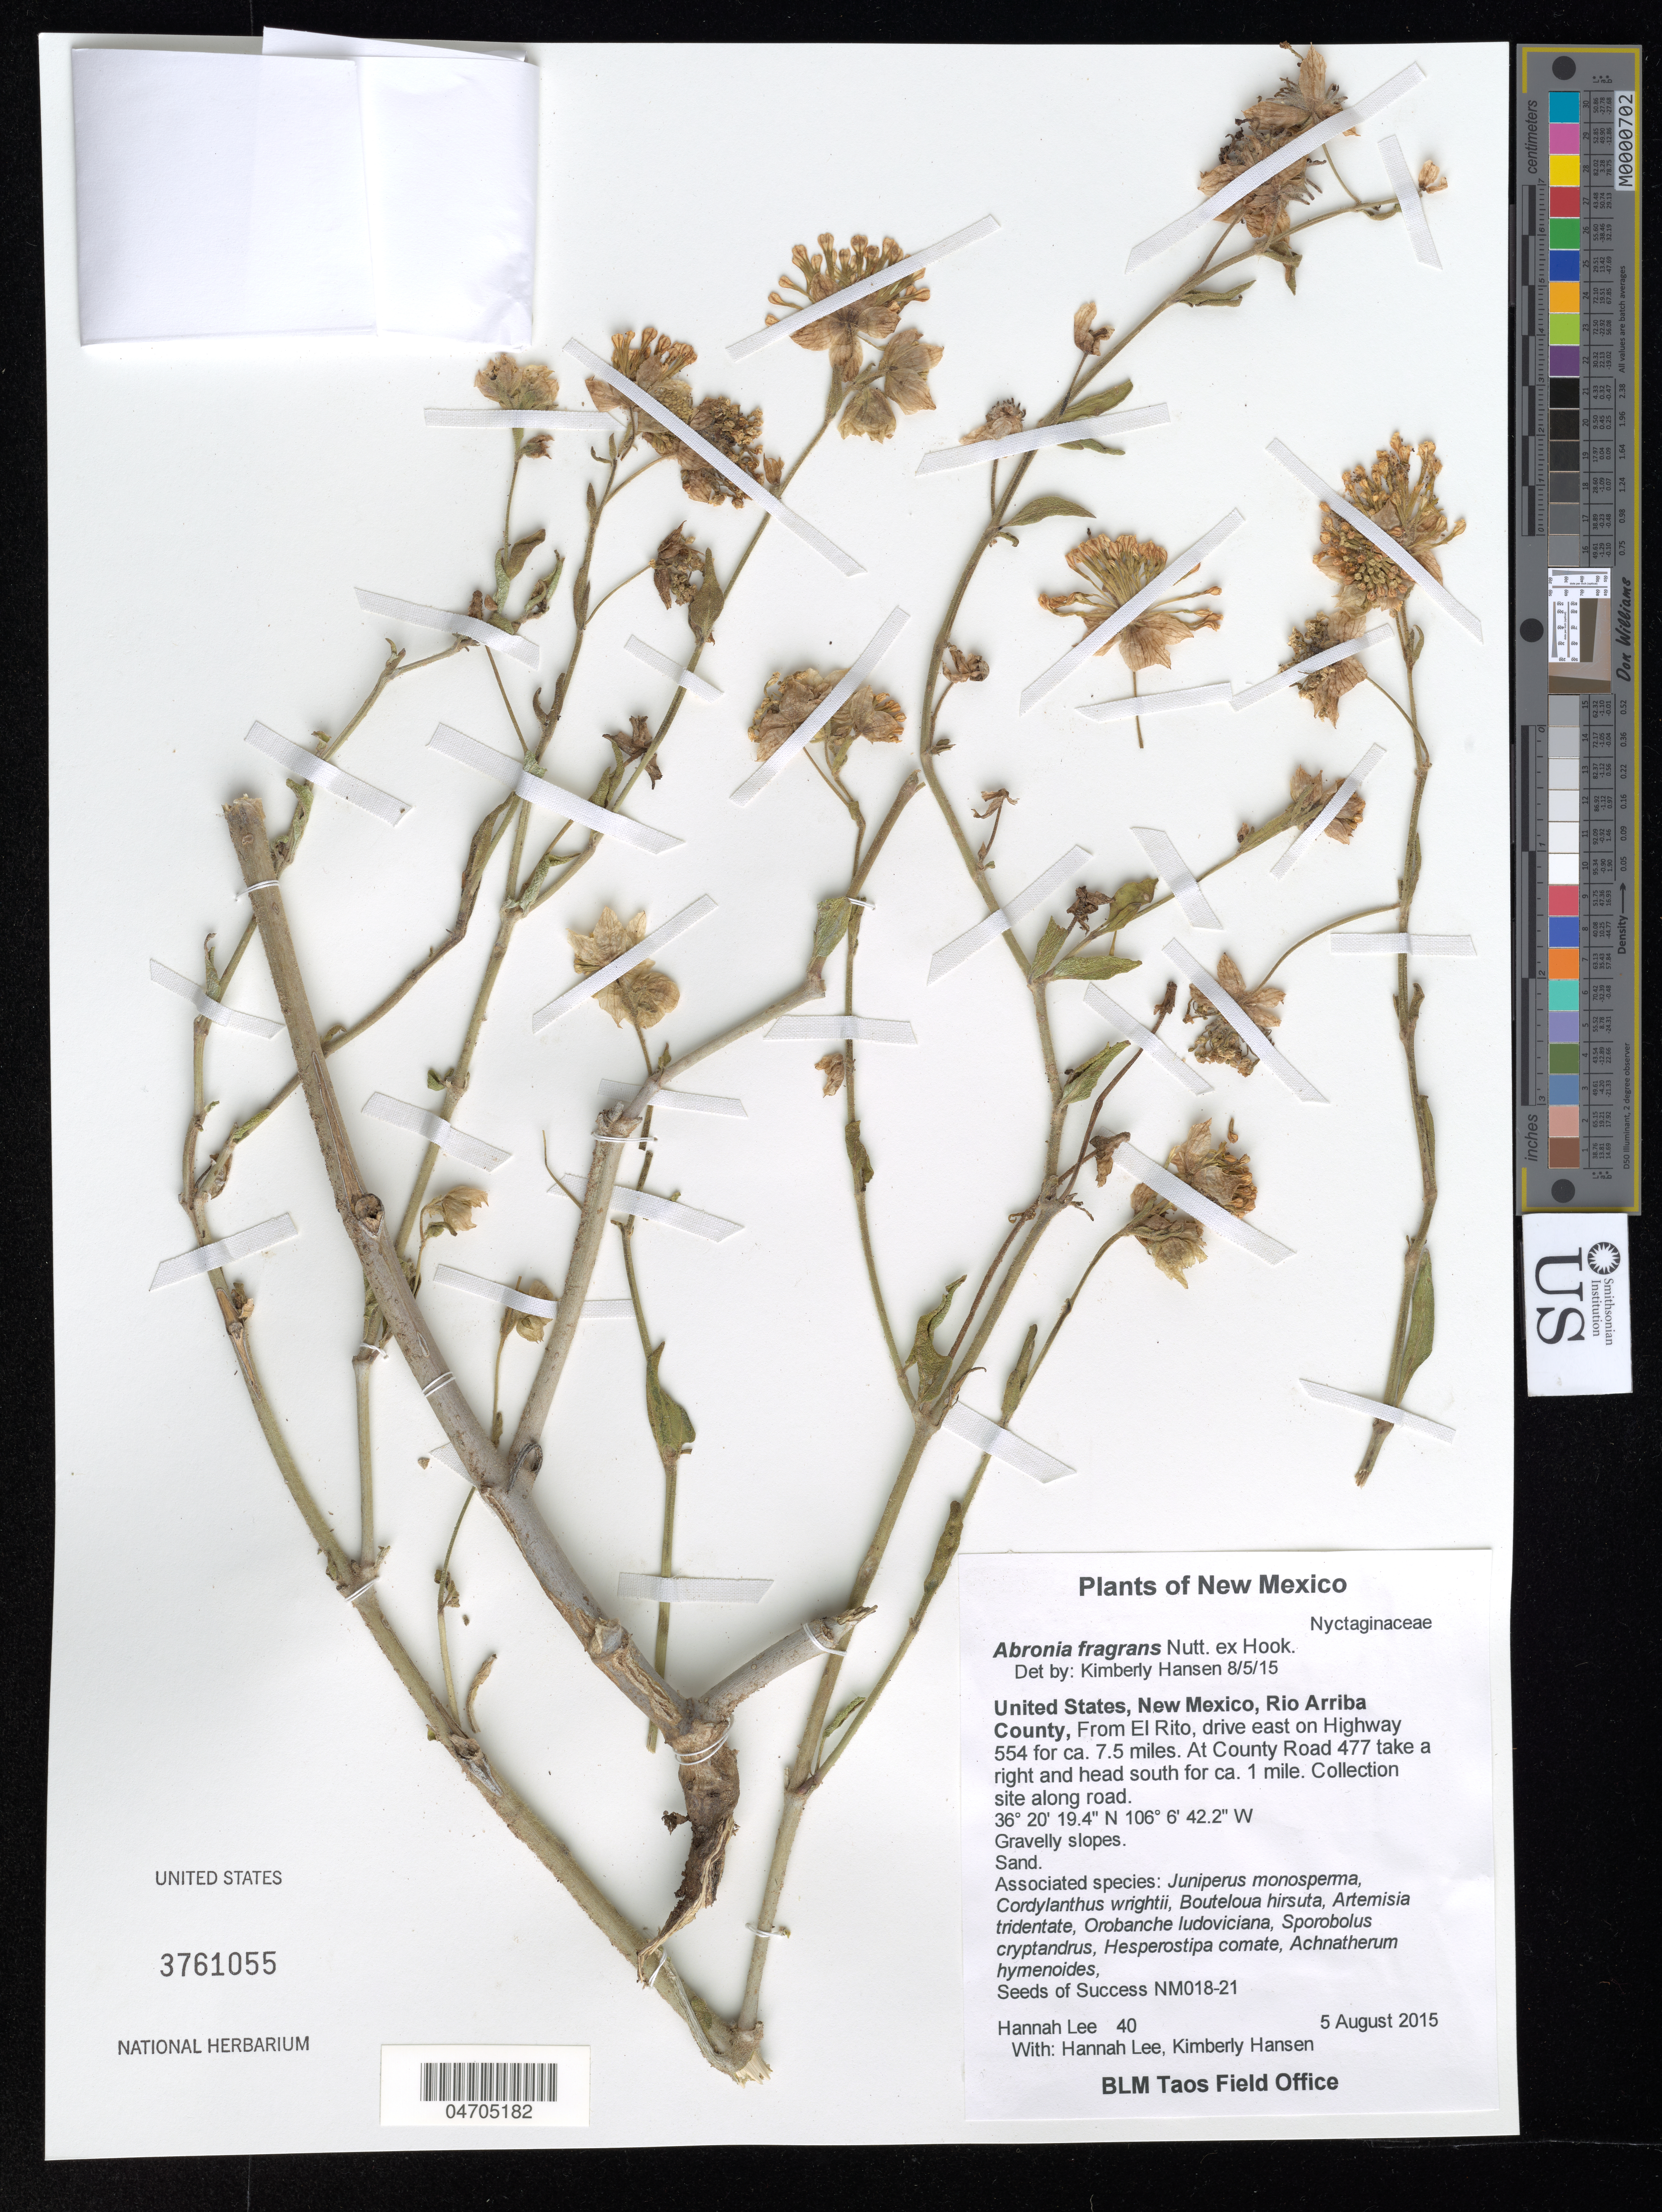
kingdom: Plantae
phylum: Tracheophyta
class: Magnoliopsida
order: Caryophyllales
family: Nyctaginaceae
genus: Abronia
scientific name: Abronia fragrans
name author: Nutt. ex Hook.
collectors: H. Lee, H. Lee & K. Hansen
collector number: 40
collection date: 2015-08-05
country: United States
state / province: New Mexico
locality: Rio Arriba County, From El Rito, drive east on Highway 554 for ca. 7.5 miles. At County Road 477 take a right and head south for ca. 1 mile. Collection site along road.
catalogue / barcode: US 3761055